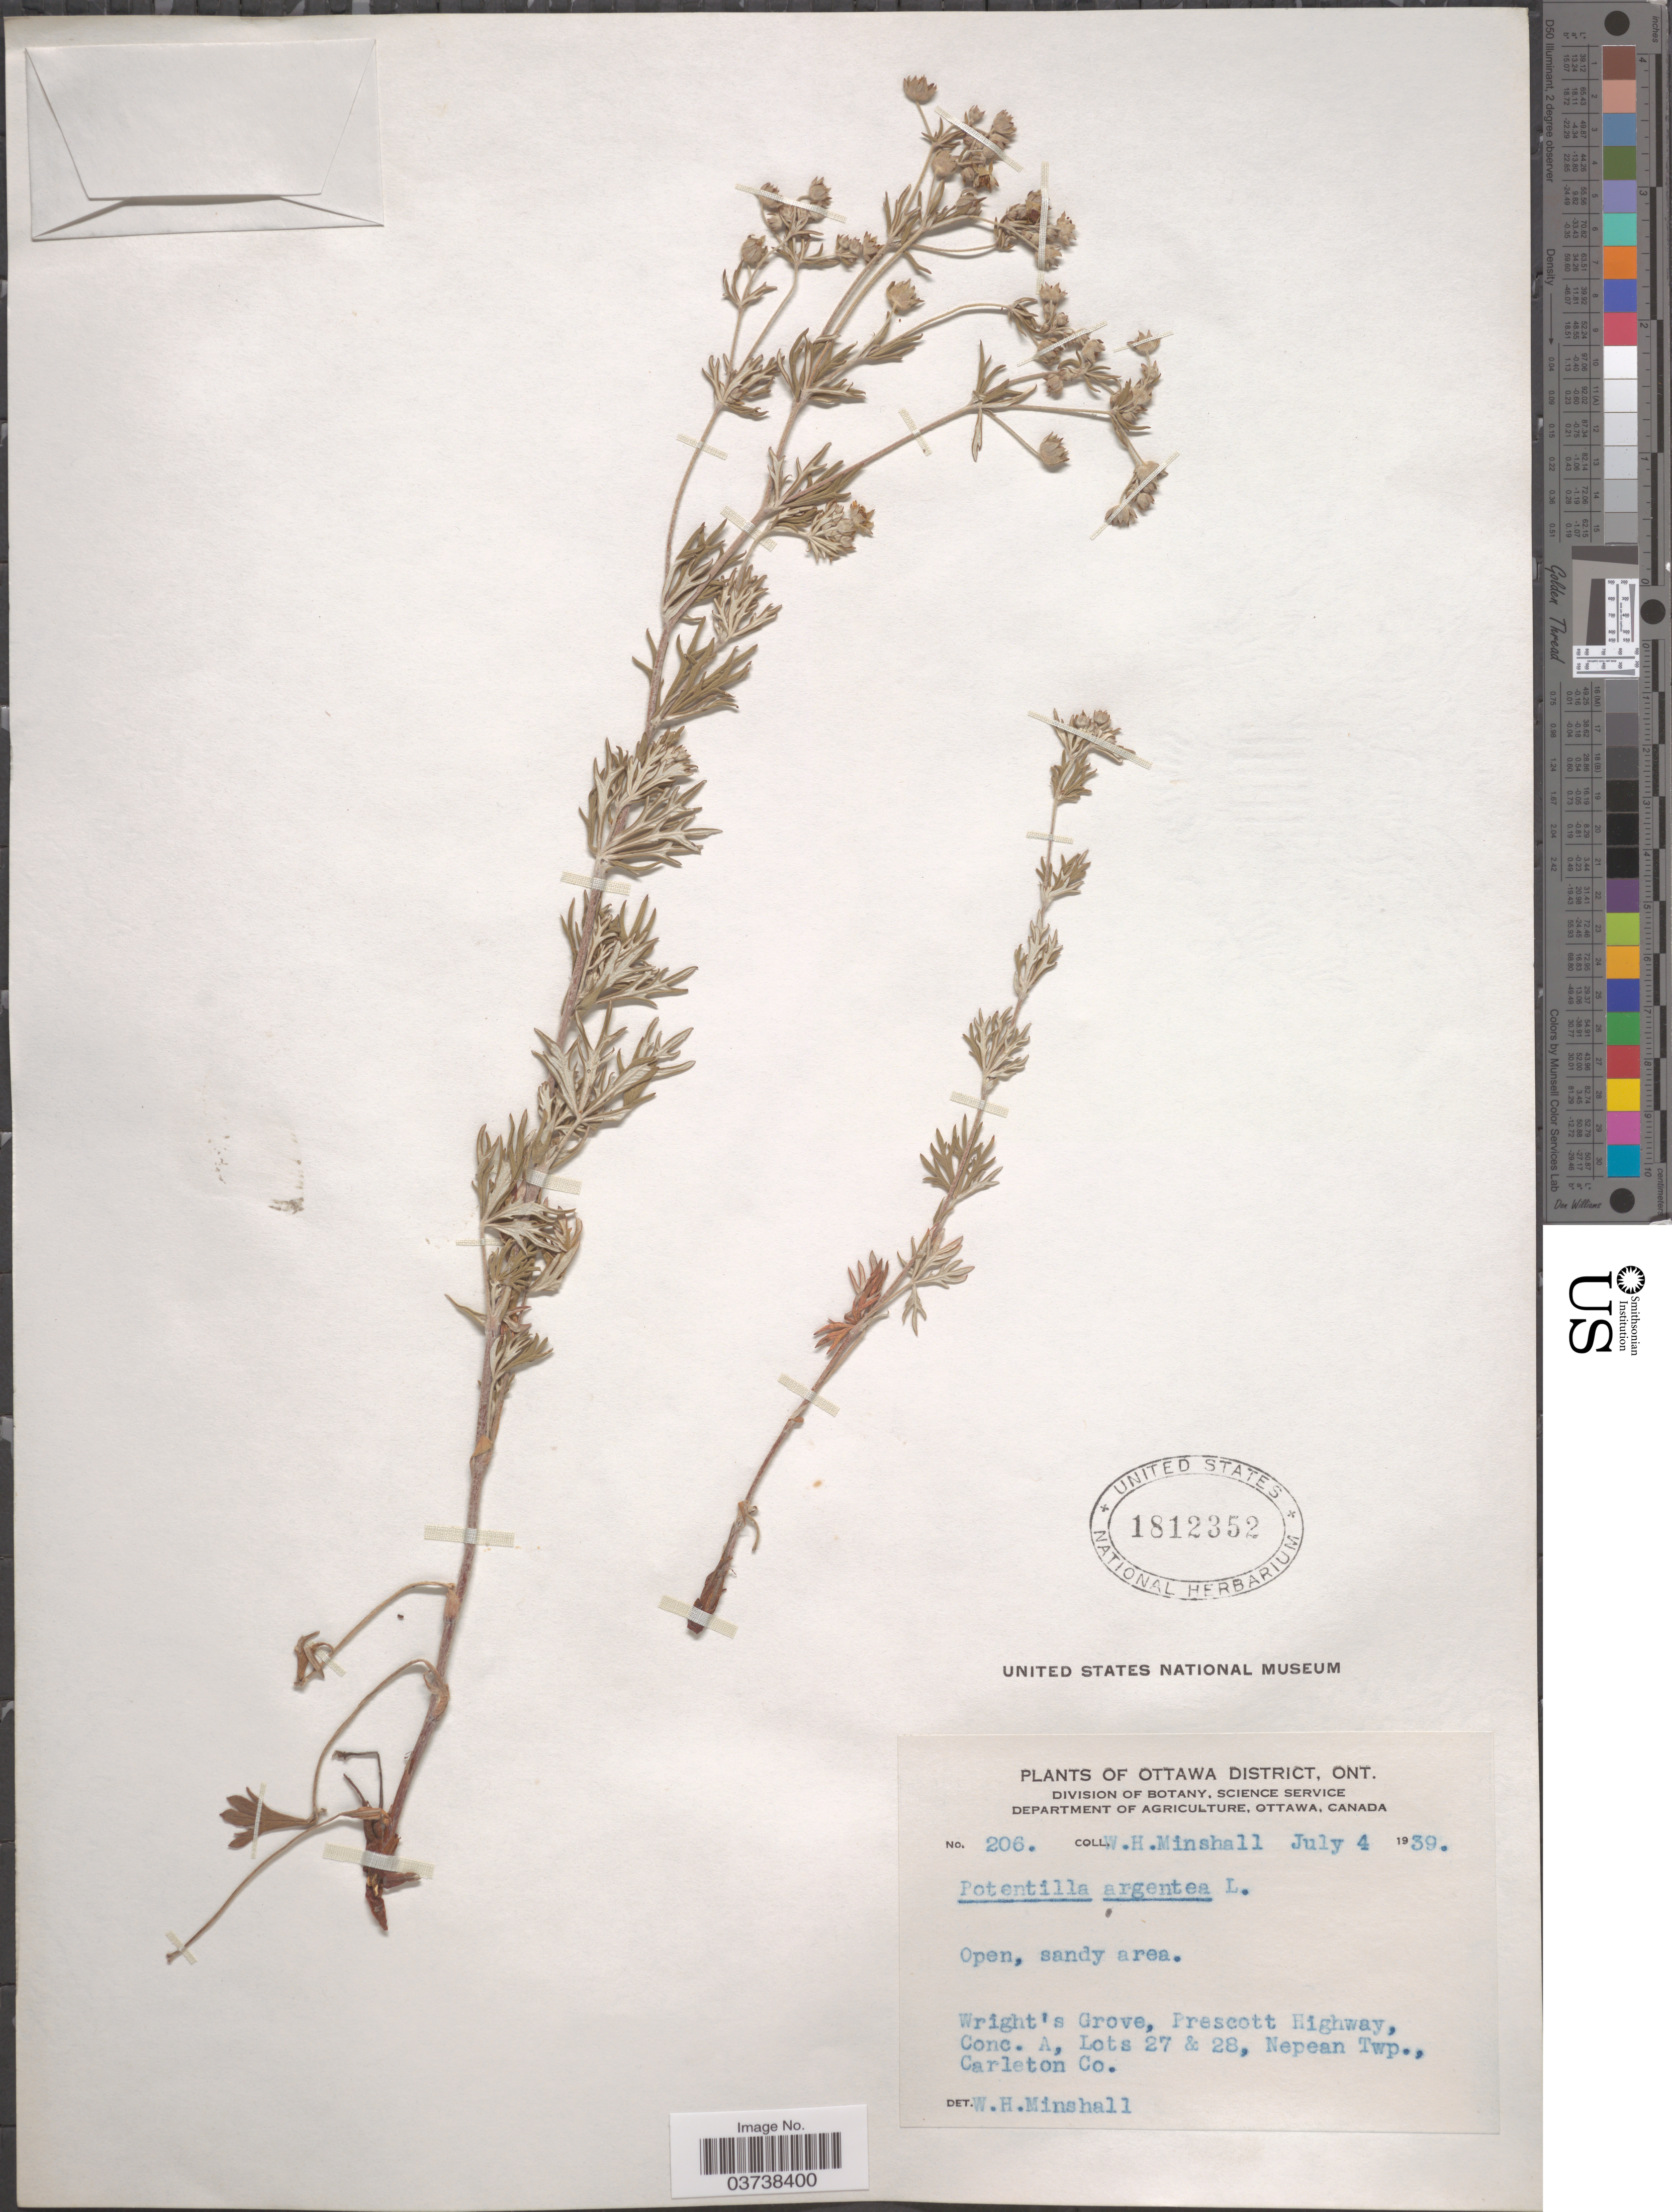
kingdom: Plantae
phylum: Tracheophyta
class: Magnoliopsida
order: Rosales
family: Rosaceae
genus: Potentilla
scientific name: Potentilla argentea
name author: L.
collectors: W. Minshall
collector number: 206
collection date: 1939-07-04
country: Canada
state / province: Ontario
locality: Ottawa District. Wright's Grove, Prescott Highway, Conc. A, Lots 27 & 28, Nepean Twp., Carleton Co.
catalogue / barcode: US 1812352